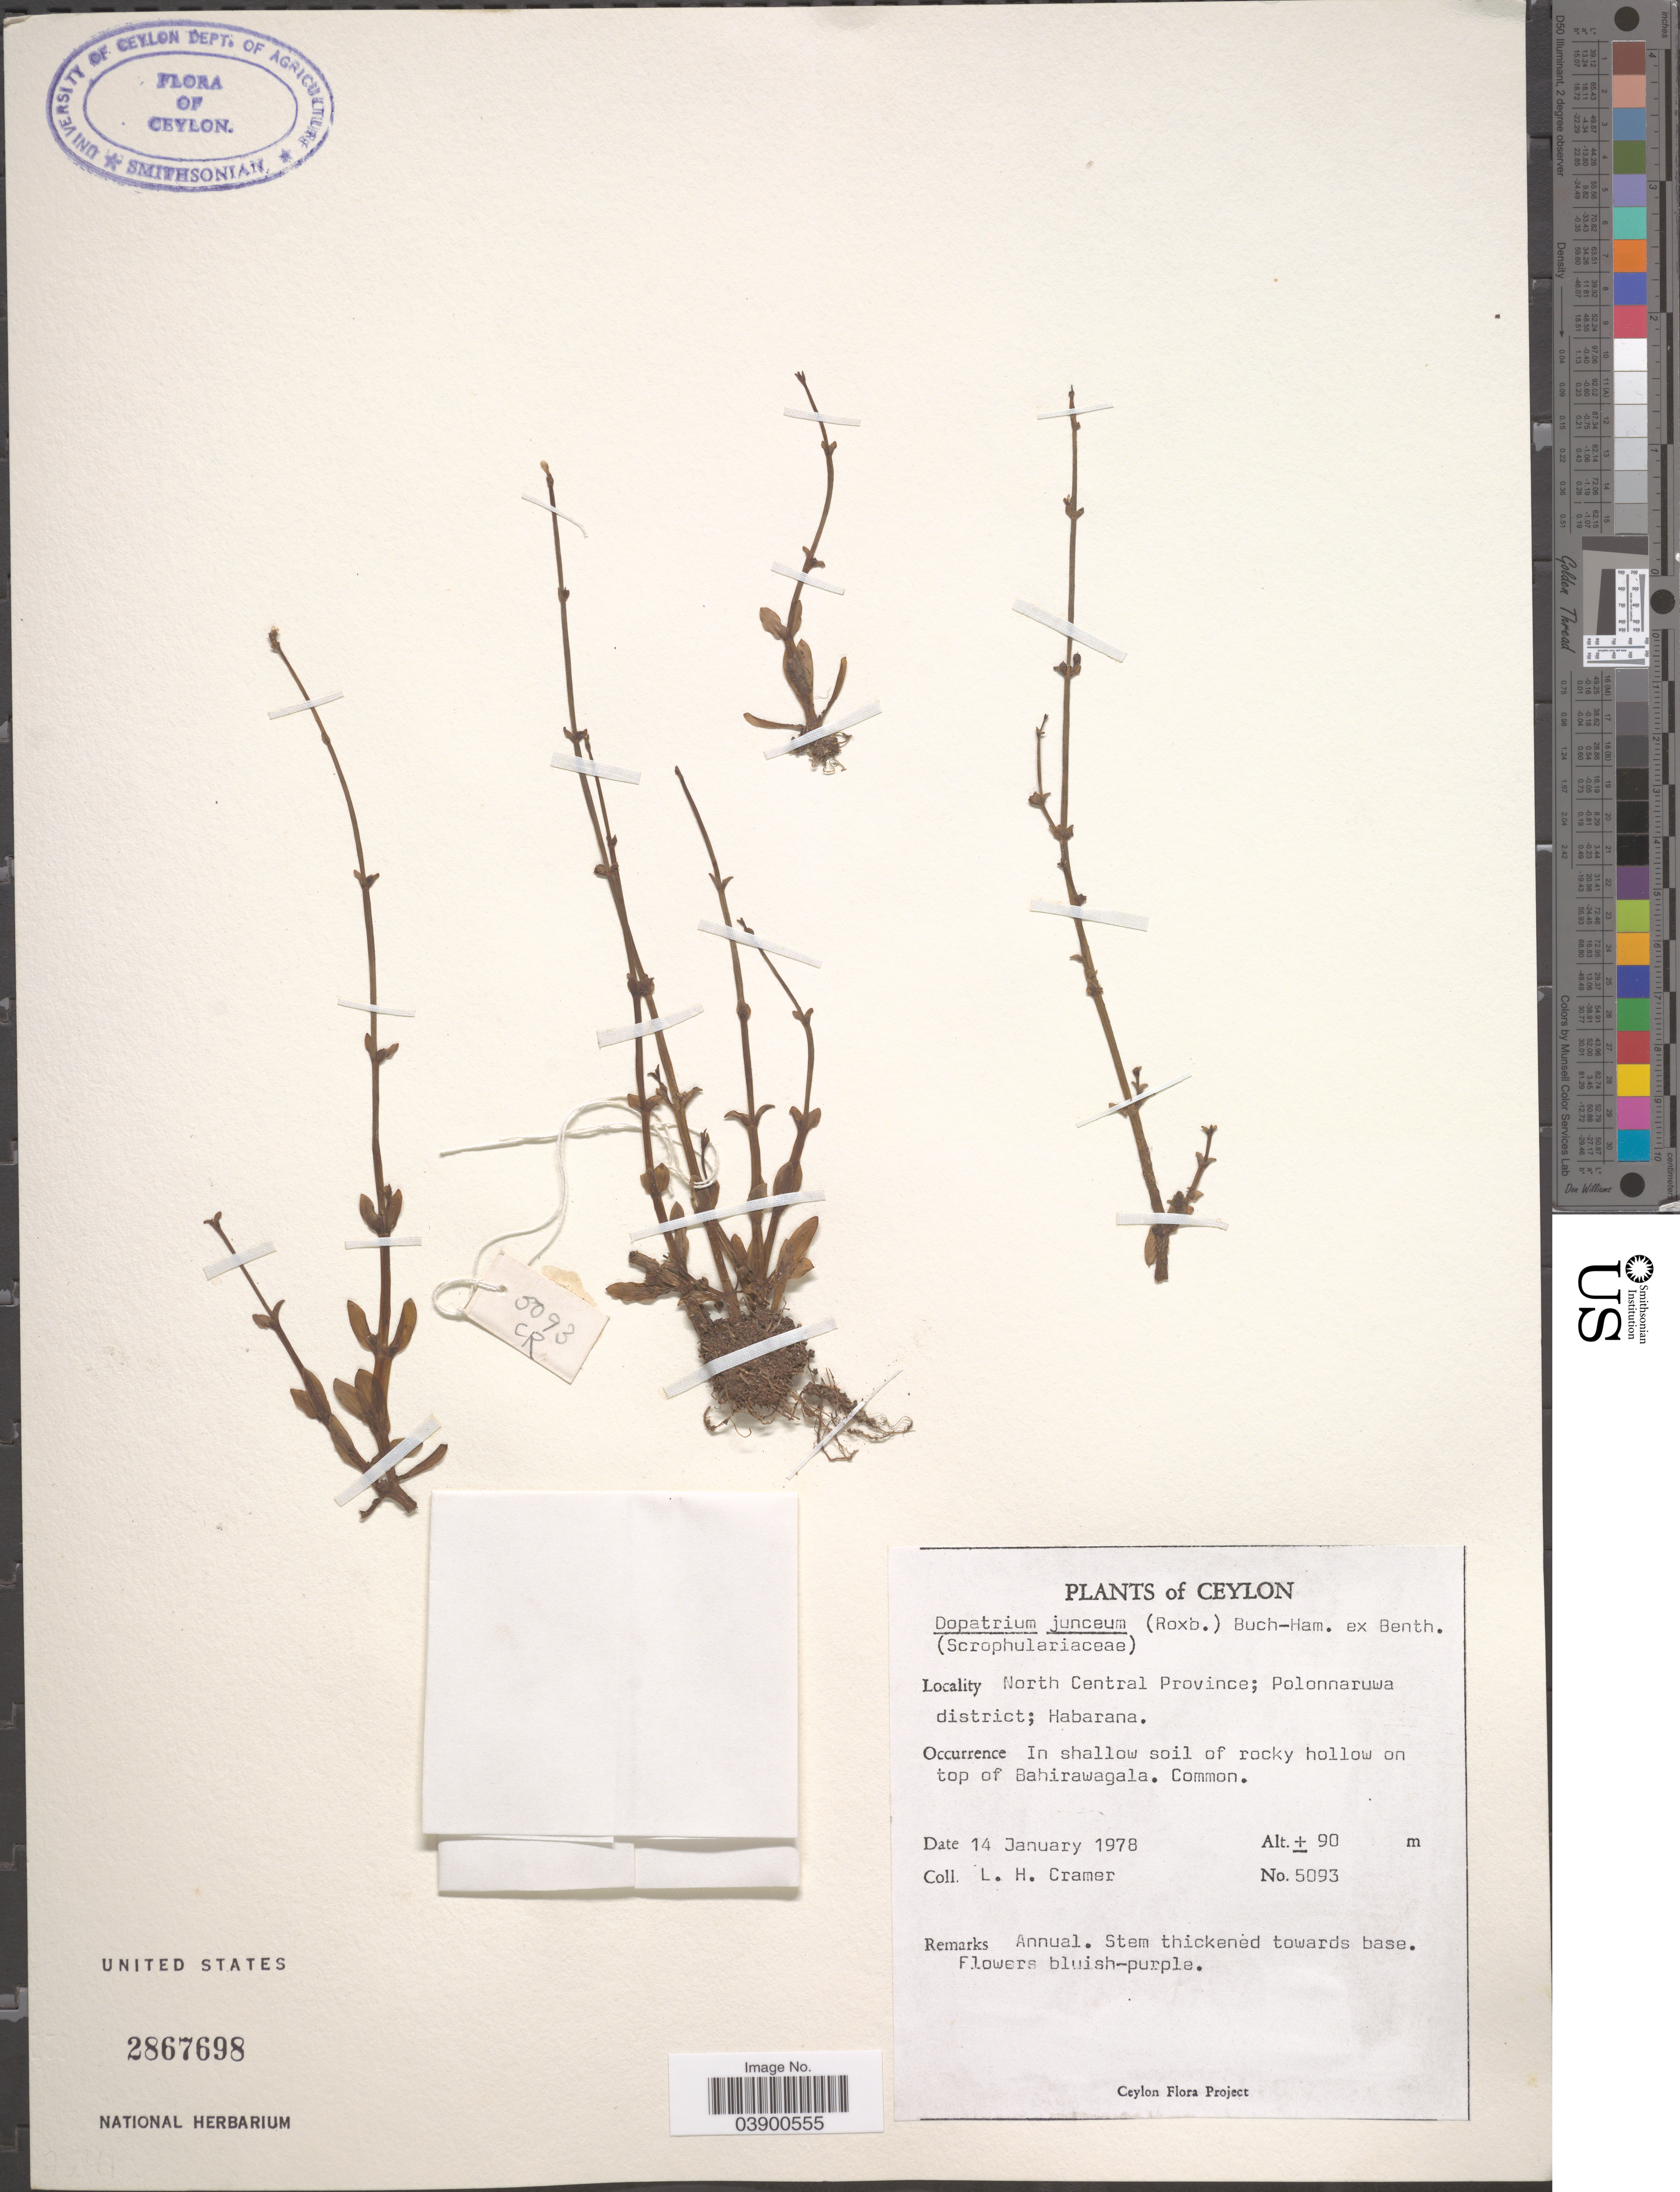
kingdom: Plantae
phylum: Tracheophyta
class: Magnoliopsida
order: Lamiales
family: Plantaginaceae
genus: Dopatrium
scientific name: Dopatrium junceum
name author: (Roxb.) Buch.-Ham. ex Benth.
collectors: L. H. Cramer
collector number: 5093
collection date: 1978-01-14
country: Sri Lanka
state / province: North Central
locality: Ceylon. Polonnaruwa district; Habarana. In shallow soil of rocky hollow on top Bahirawagala.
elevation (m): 90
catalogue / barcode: US 2867698